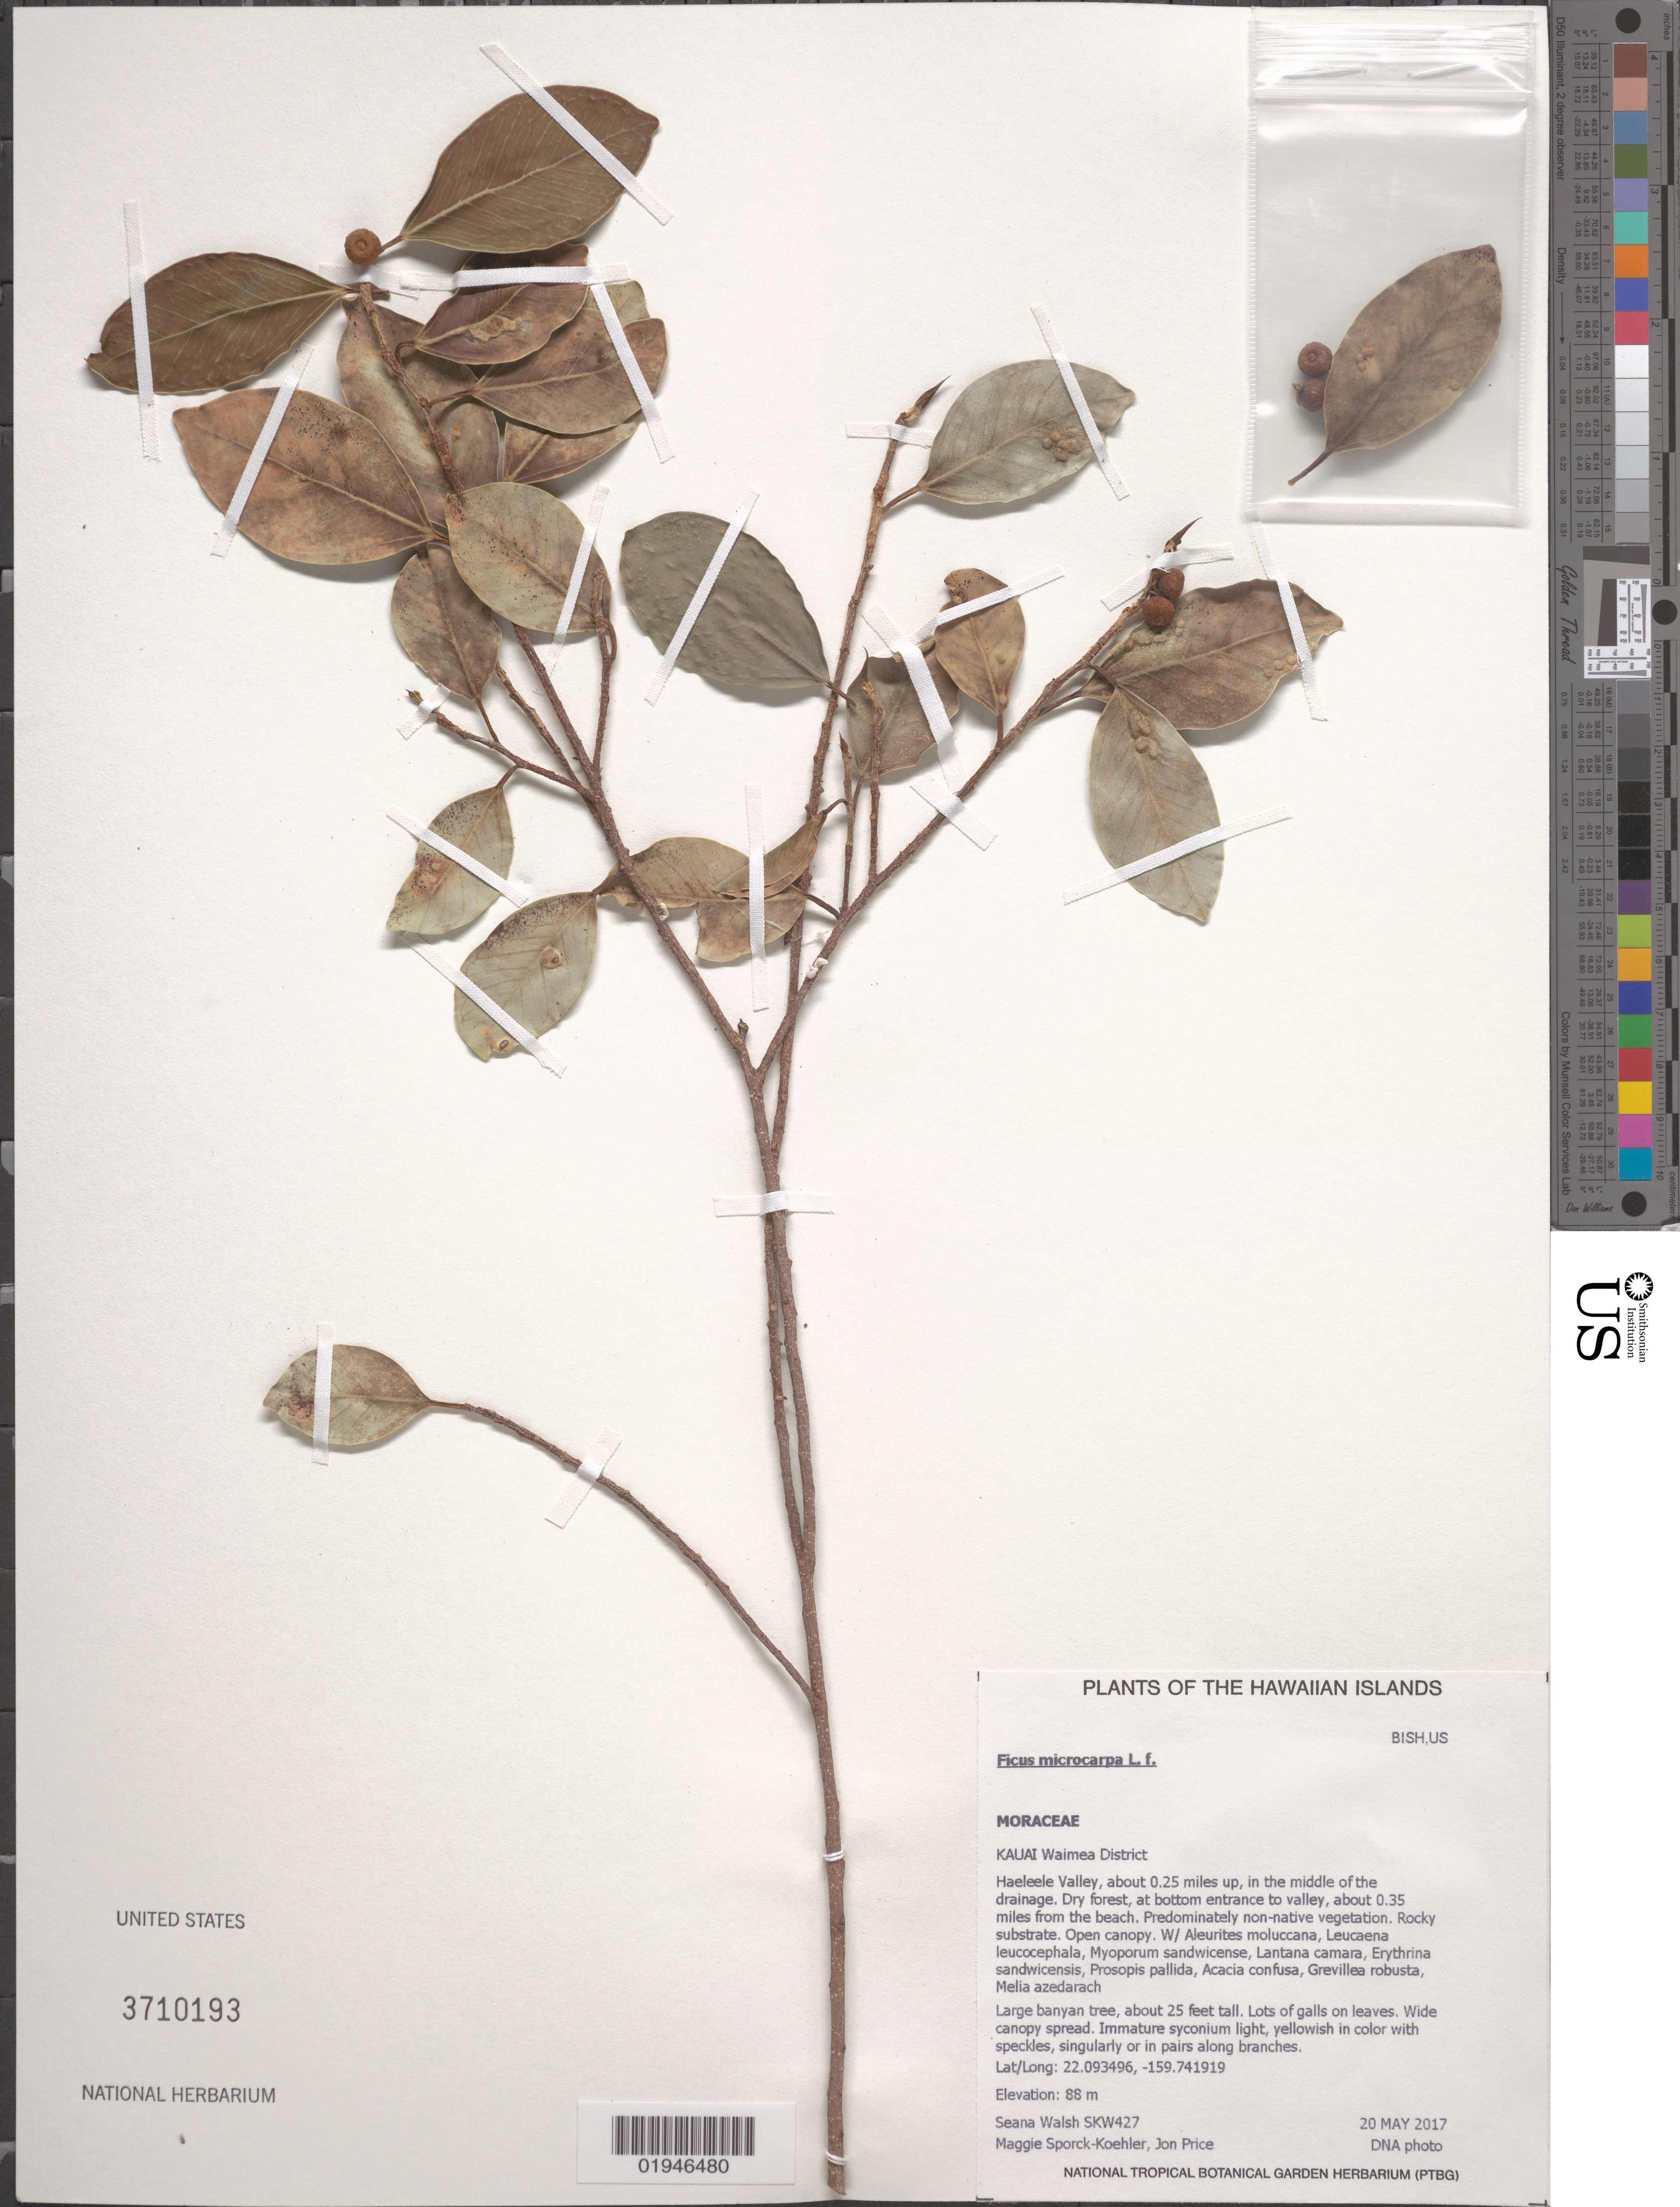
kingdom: Plantae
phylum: Tracheophyta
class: Magnoliopsida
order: Rosales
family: Moraceae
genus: Ficus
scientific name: Ficus microcarpa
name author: L. f.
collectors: S. Walsh, M. Koehler & J. Price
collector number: SKW427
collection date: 2017-05-20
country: United States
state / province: Hawaii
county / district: Kauai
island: Kaua'i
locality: Waimea District, Haeleele Valley, about 0.25 miles up, in the middle of the drainage, at bottom entrance to valley, about 0.35 miles from the beach.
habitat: Dry forest, open canopy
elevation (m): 88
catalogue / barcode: US 3710198